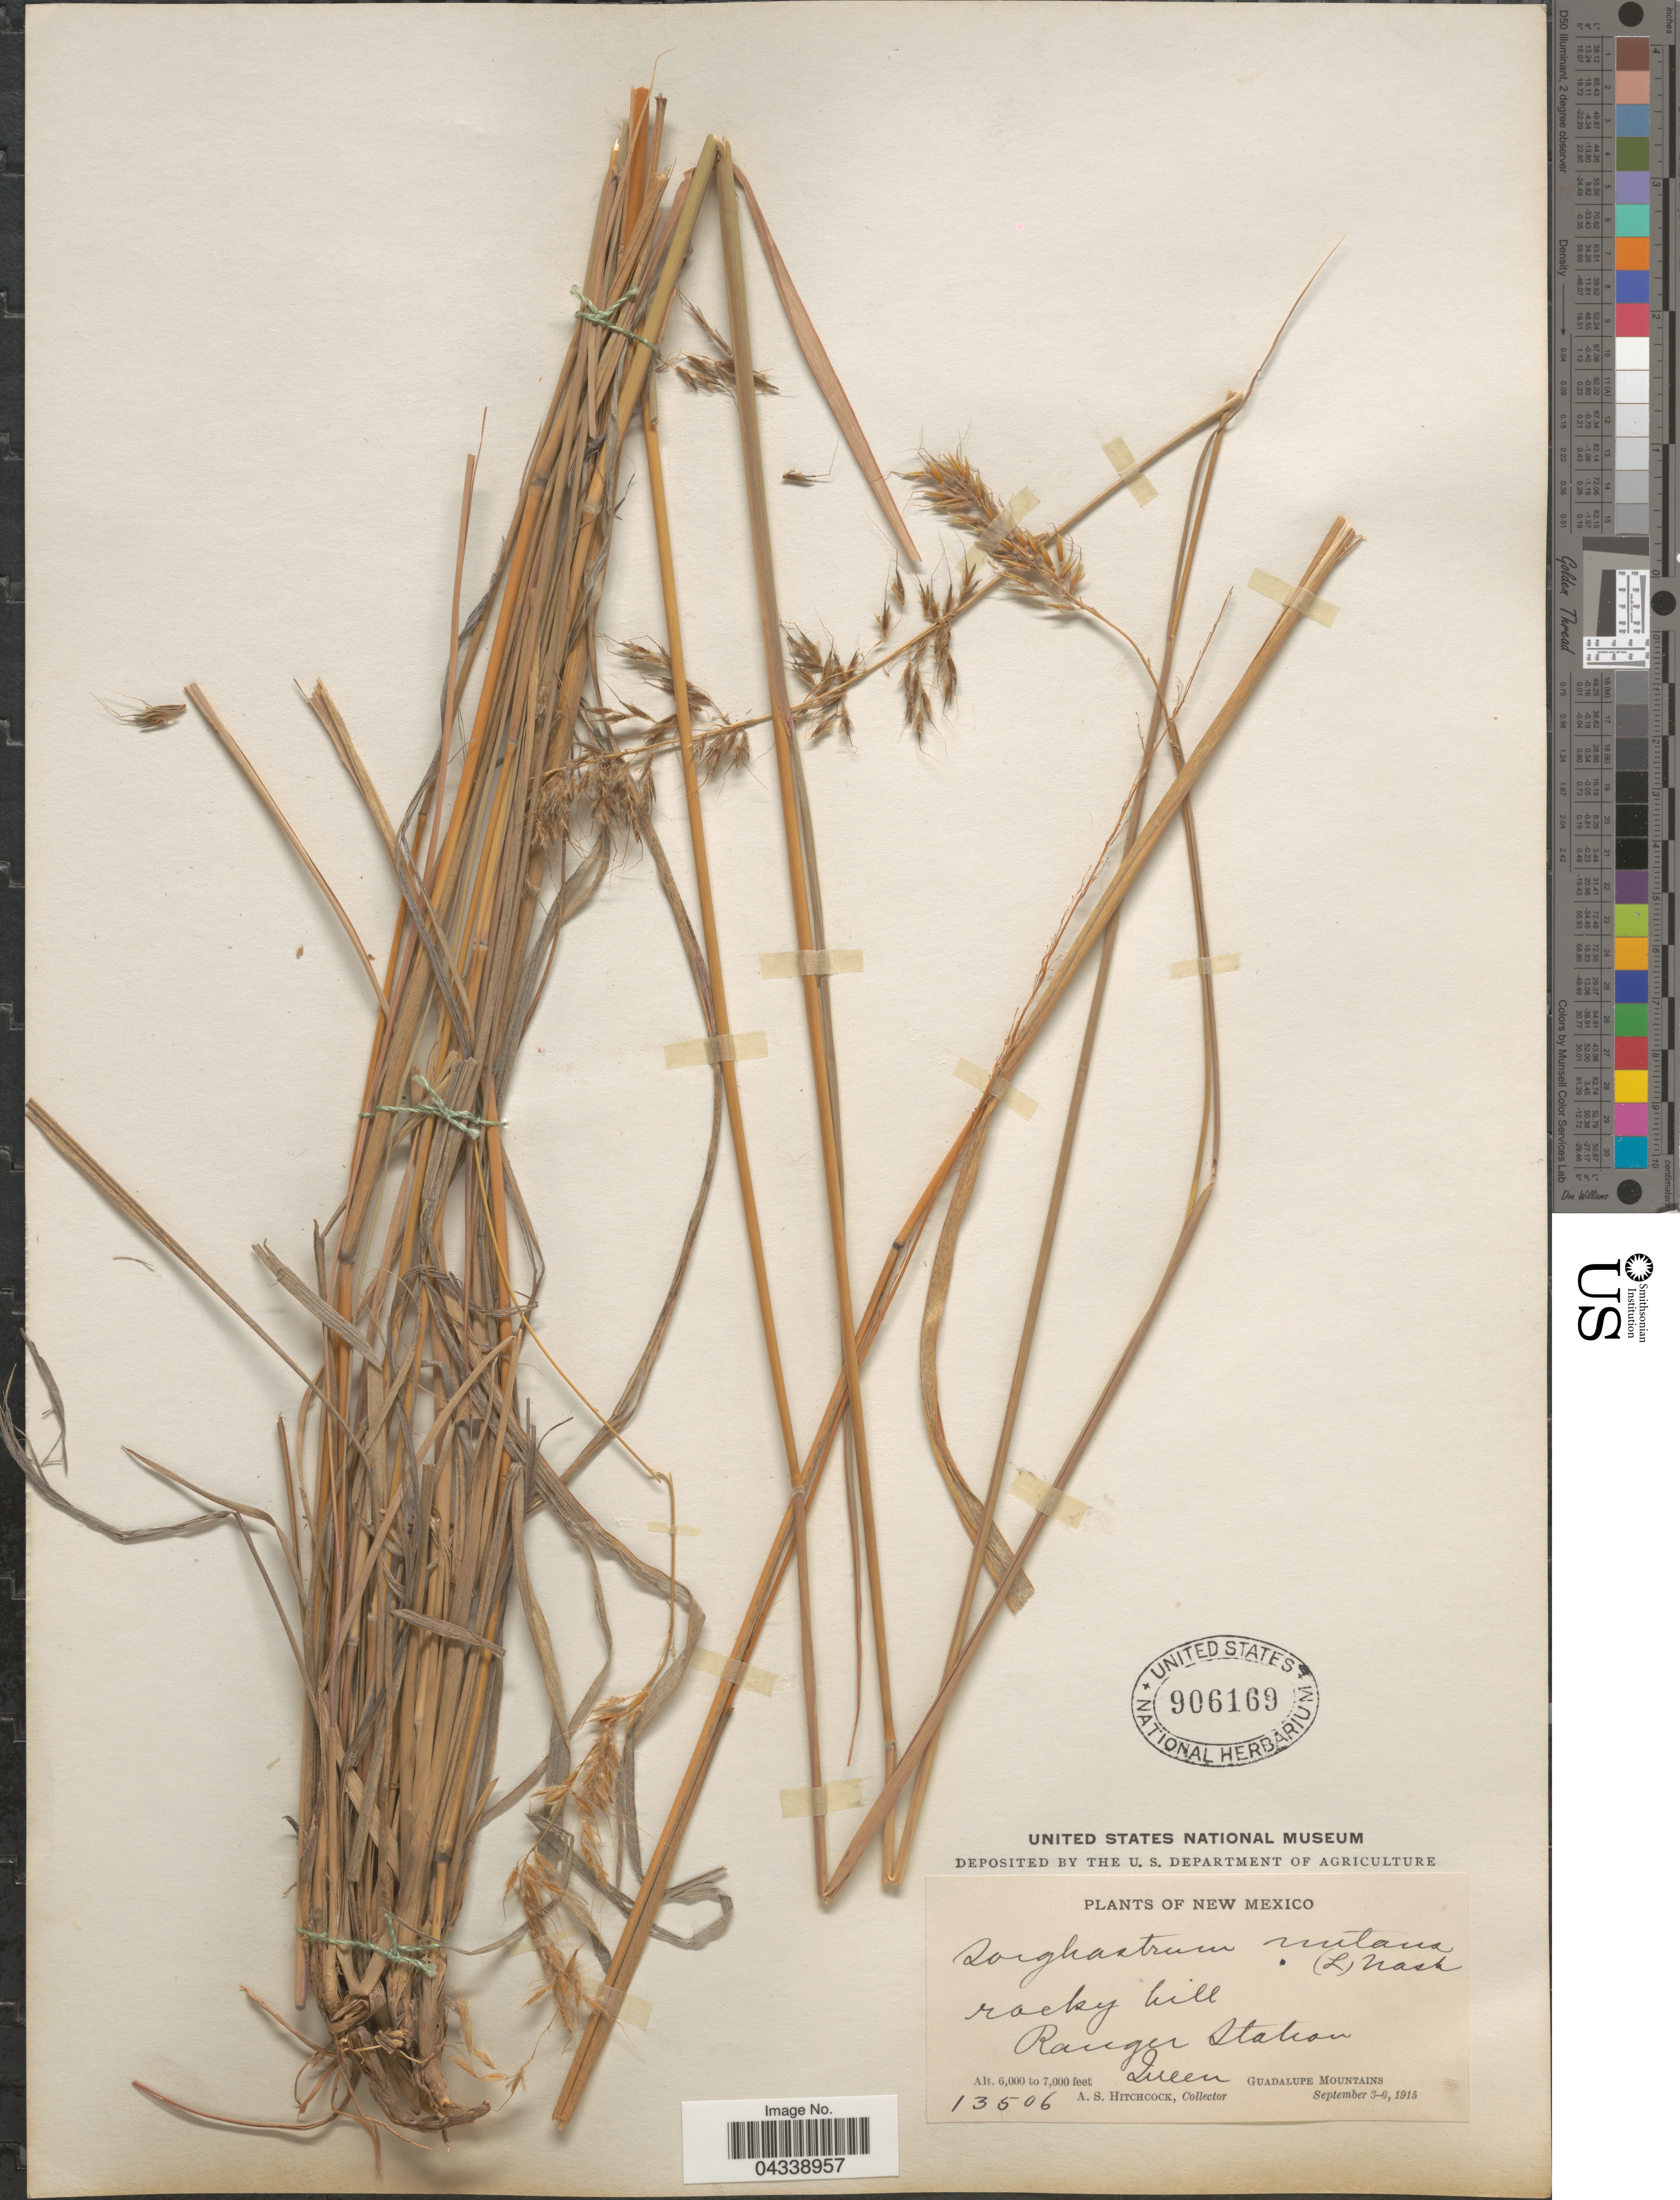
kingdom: Plantae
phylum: Tracheophyta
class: Liliopsida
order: Poales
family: Poaceae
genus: Sorghastrum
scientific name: Sorghastrum nutans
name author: (L.) Nash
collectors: A. S. Hitchcock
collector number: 13506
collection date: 1915-09-03/1915-09-06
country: United States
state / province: New Mexico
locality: Ranger Station. Queen Guadalupe Mountains.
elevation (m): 1829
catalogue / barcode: US 906169